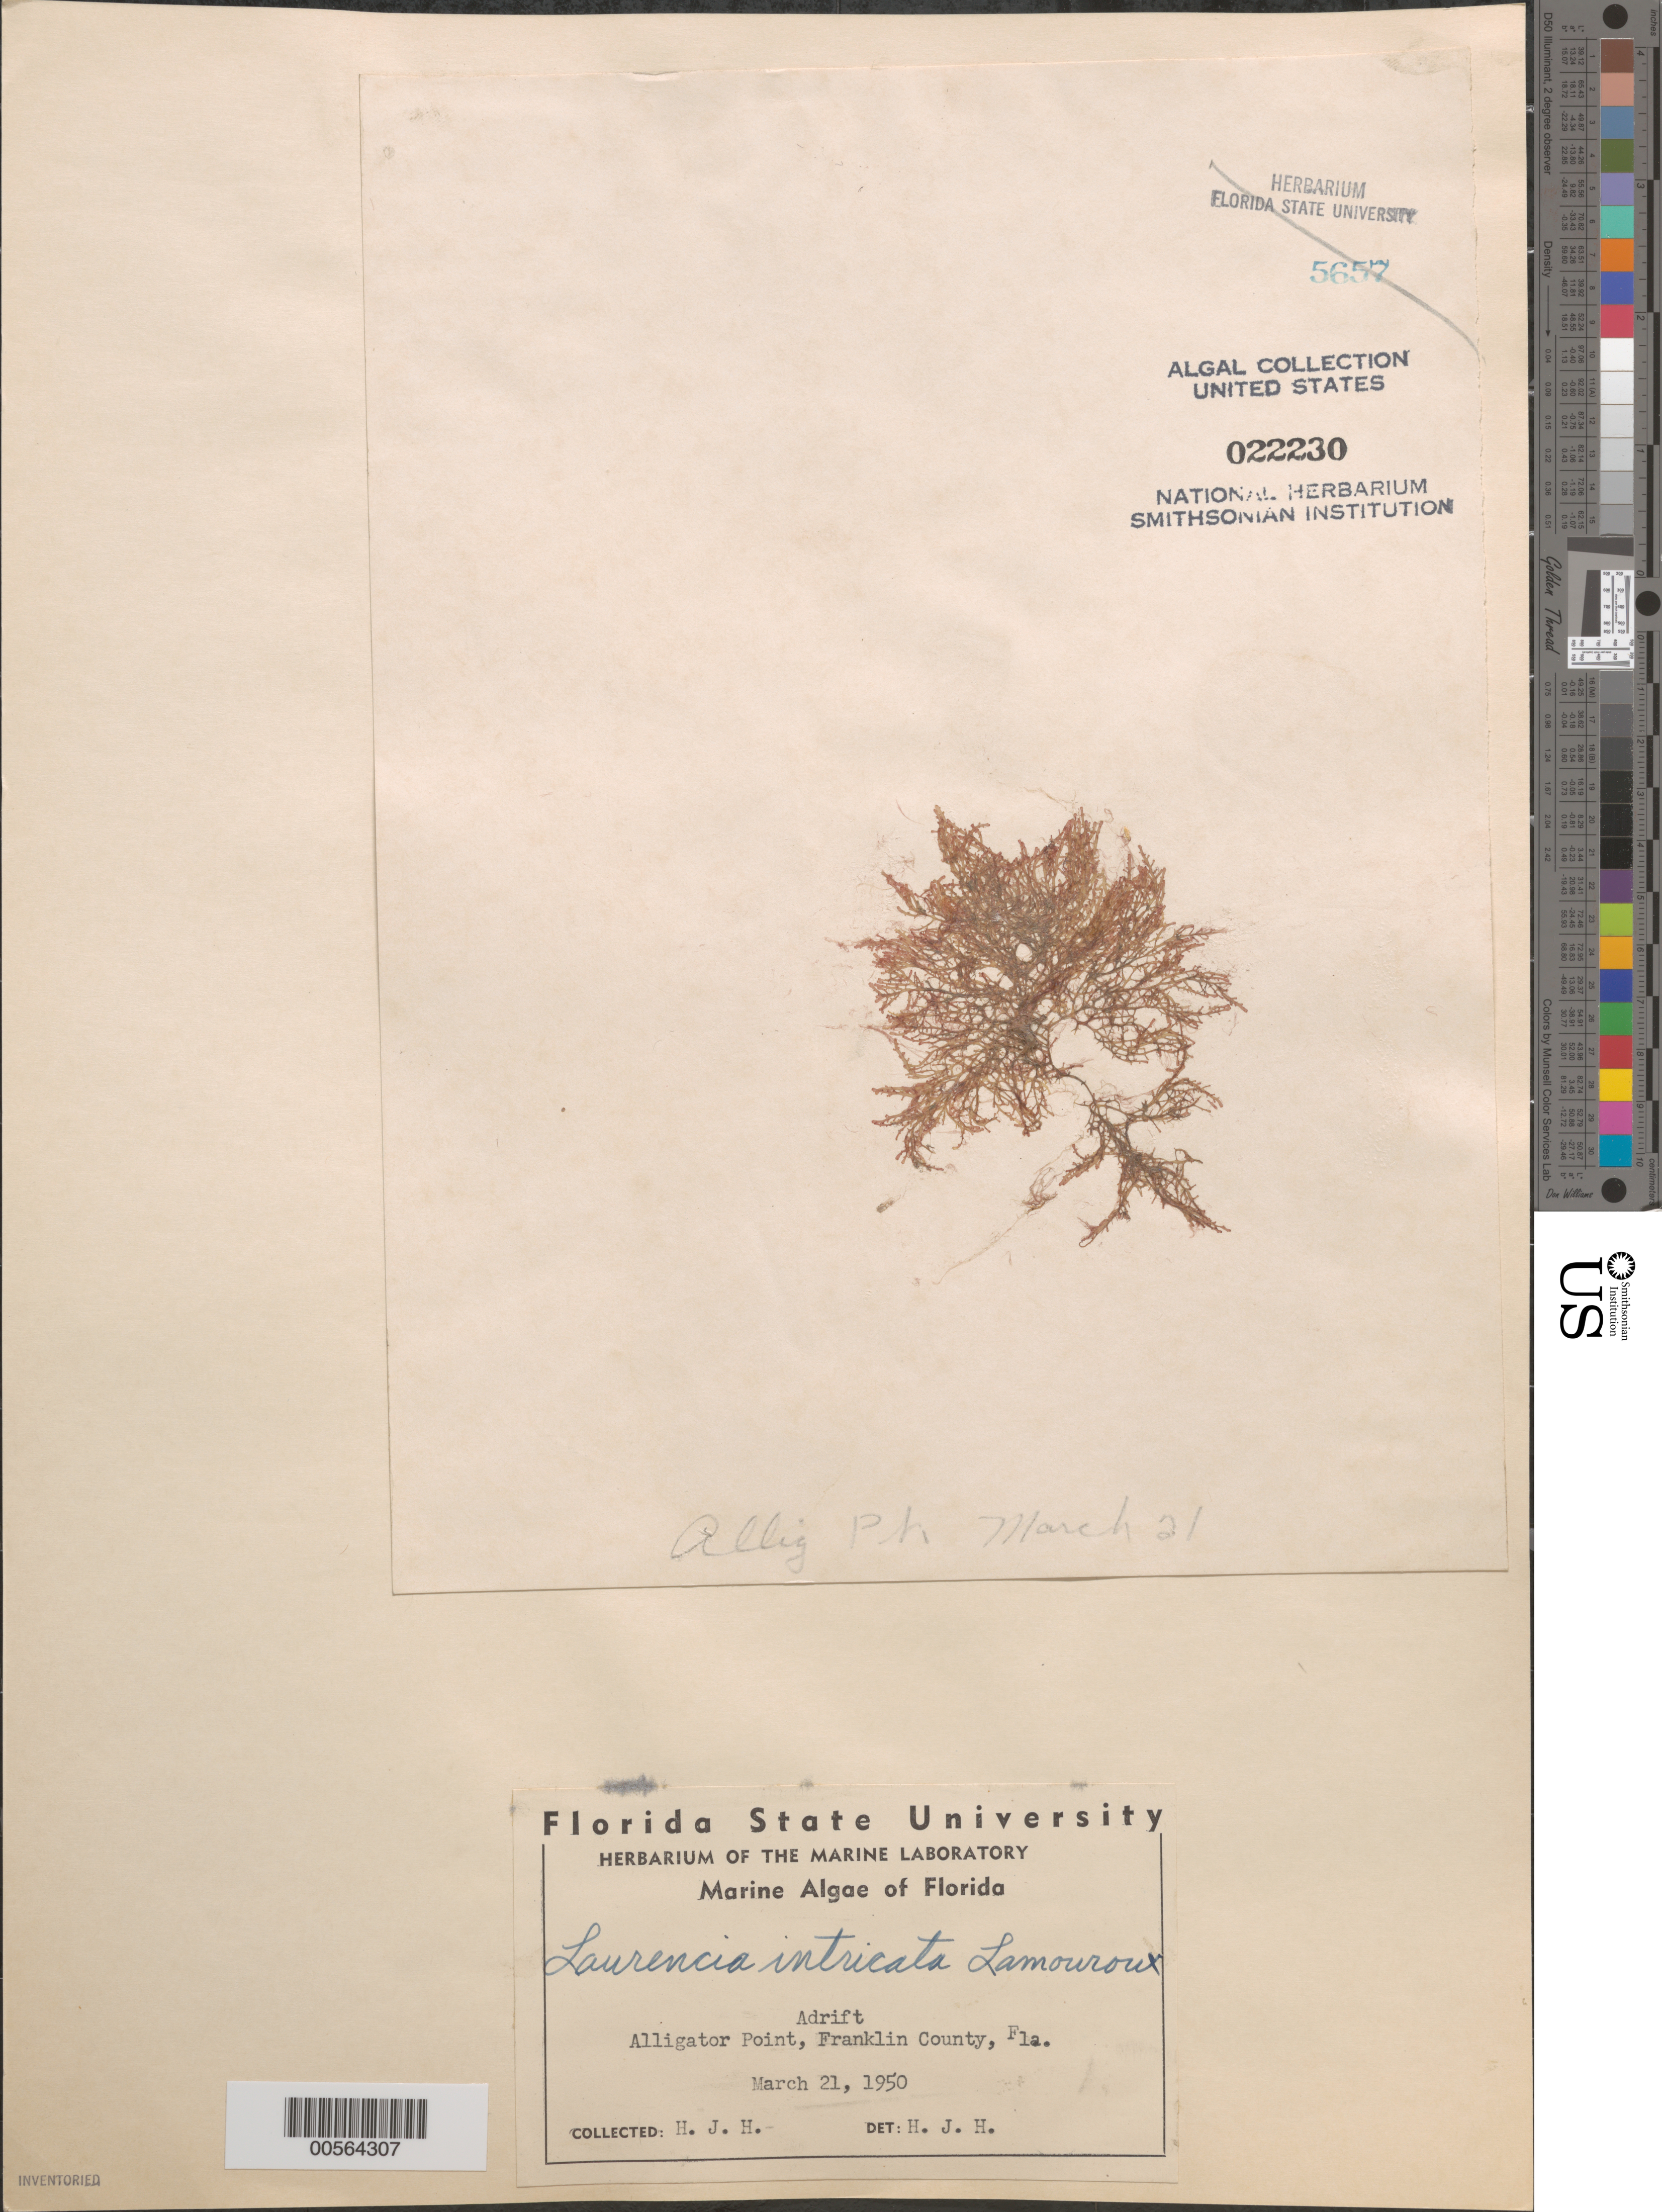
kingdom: Plantae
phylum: Rhodophyta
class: Florideophyceae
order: Ceramiales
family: Rhodomelaceae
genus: Laurencia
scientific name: Laurencia intricata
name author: J.V.Lamouroux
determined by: Humm, Harold J.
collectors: H. J. Humm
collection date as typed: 21 Mar 1950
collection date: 1950-03-21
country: United States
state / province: Florida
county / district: Franklin County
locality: Alligator Point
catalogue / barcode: US 22230